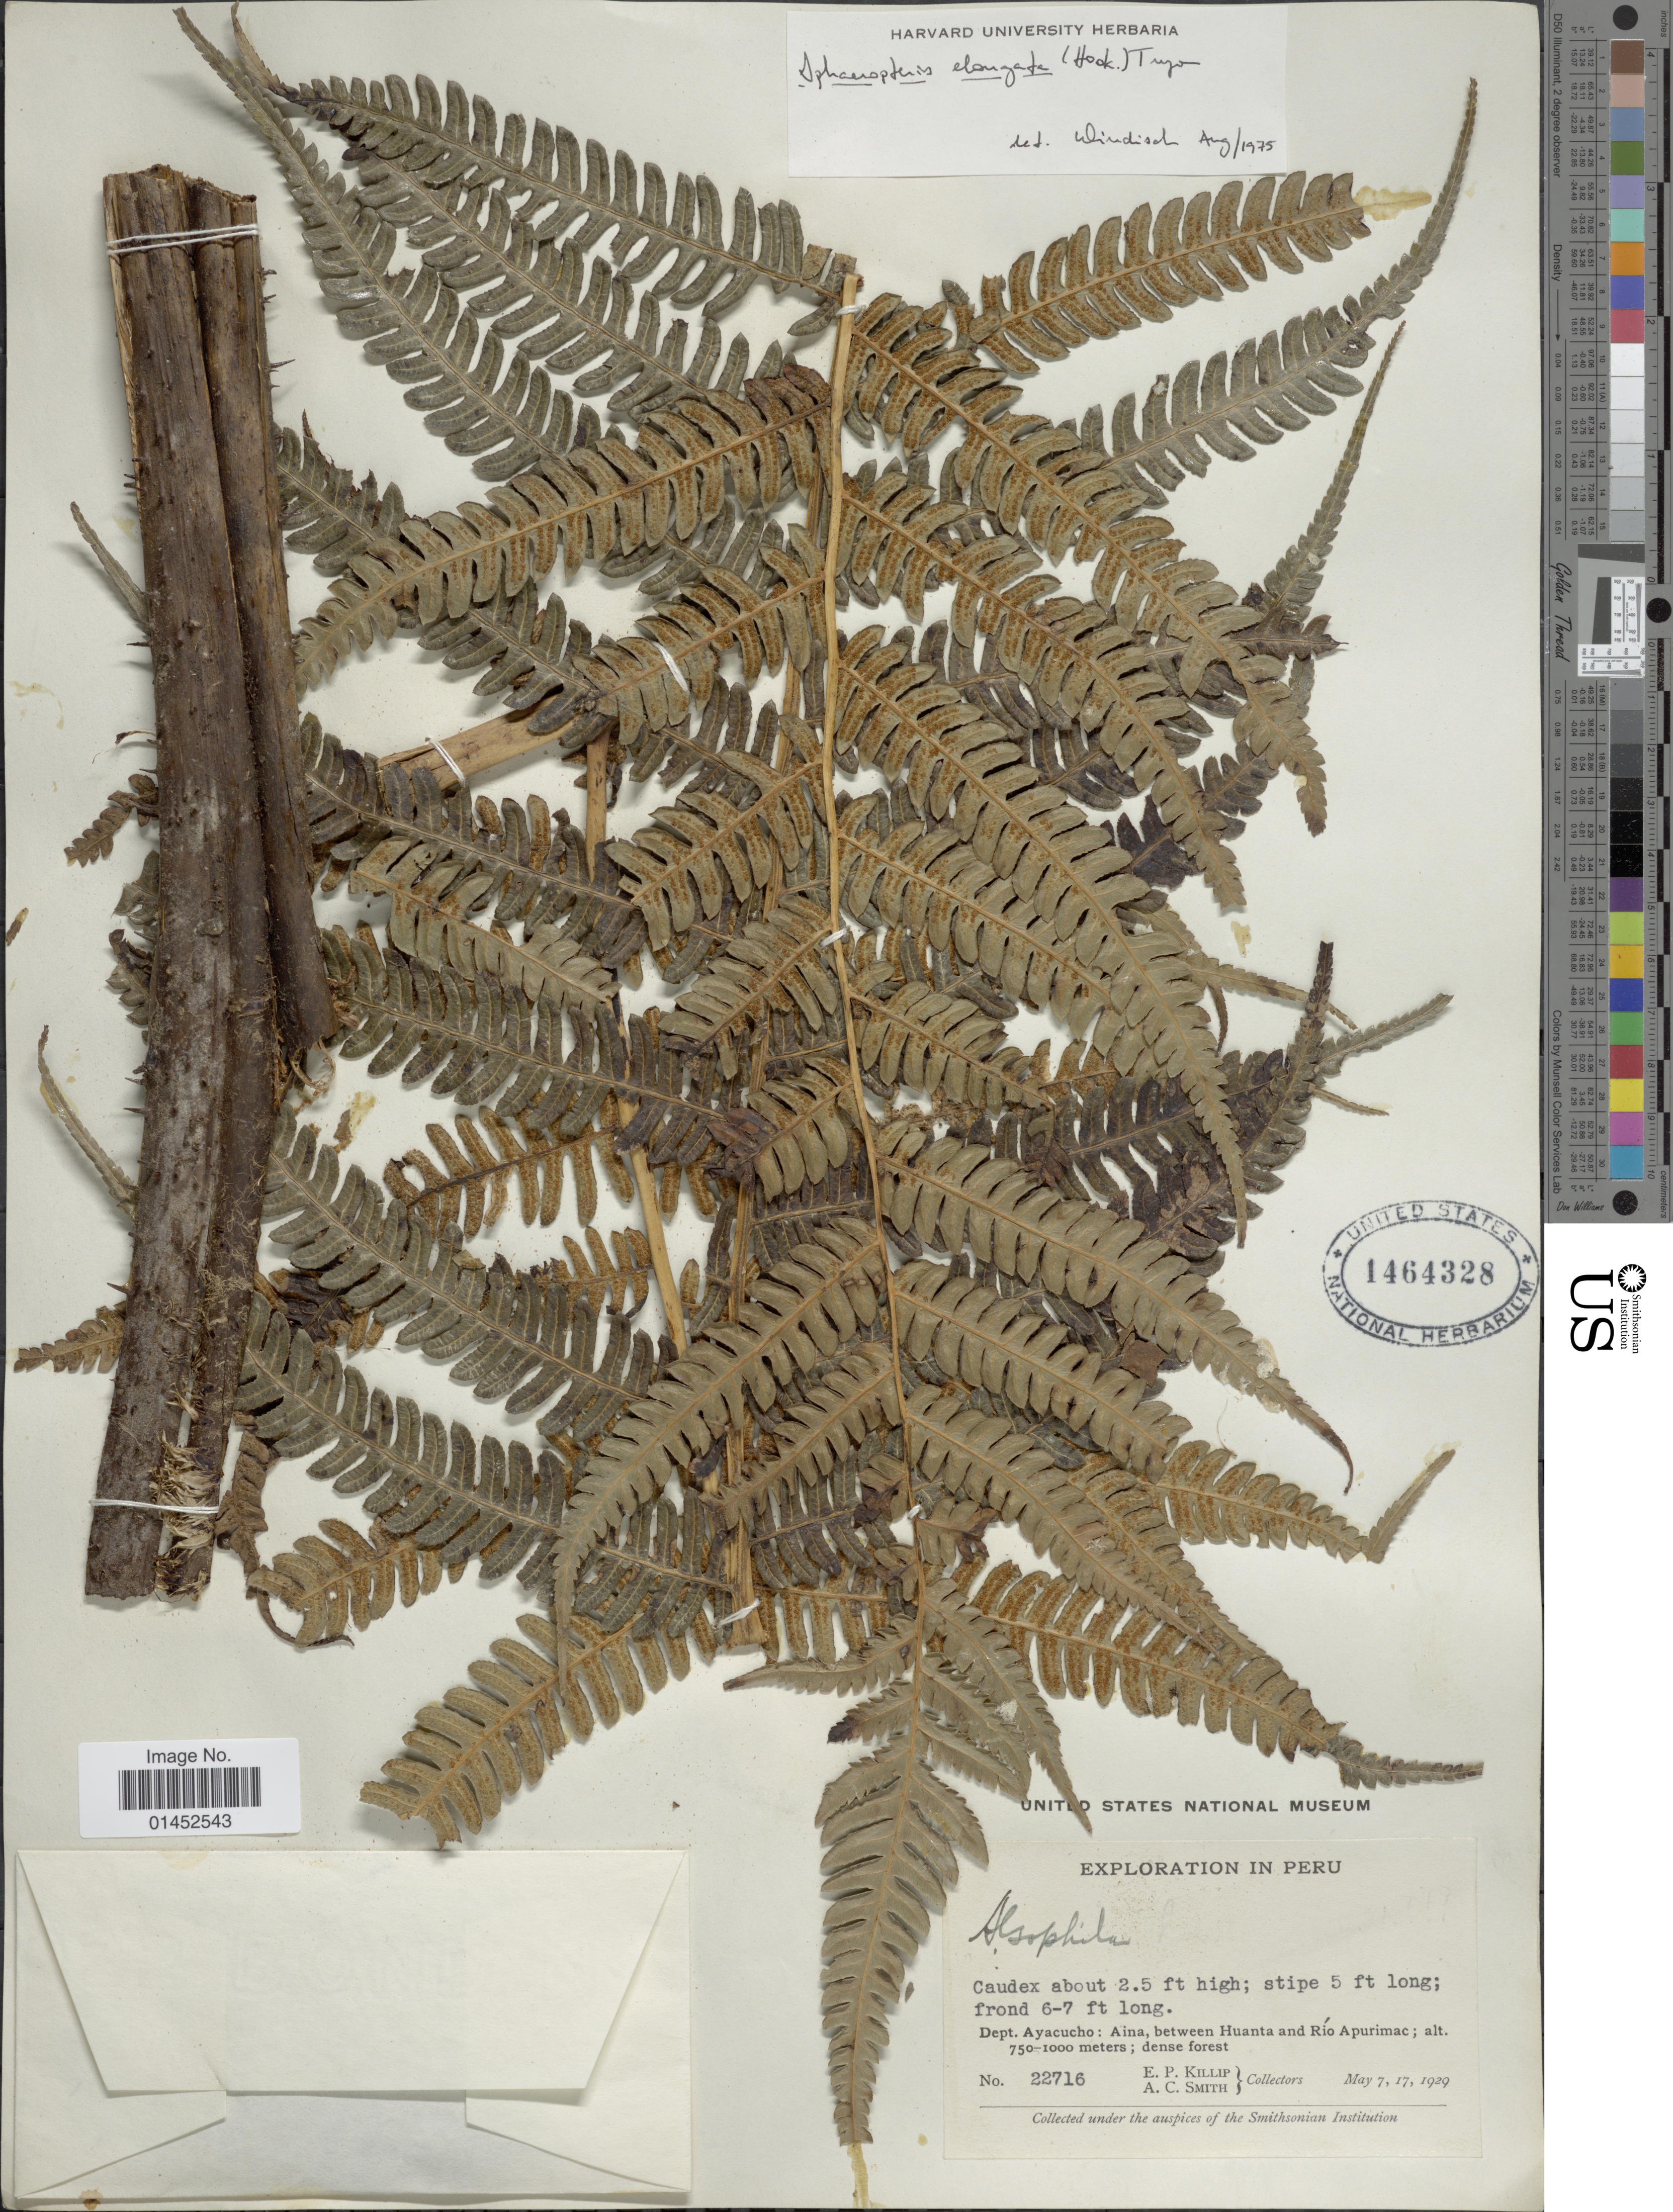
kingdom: Plantae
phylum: Tracheophyta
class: Polypodiopsida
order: Cyatheales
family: Cyatheaceae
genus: Cyathea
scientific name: Cyathea poeppigii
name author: (Hook.) Domin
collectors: E. P. Killip & A. C. Smith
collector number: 22716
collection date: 1929-05-07/1929-05-17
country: Peru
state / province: Ayacucho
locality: Dept. Ayacucho: Aina, between Huanta and Río Apurimac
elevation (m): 750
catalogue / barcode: US 1464328